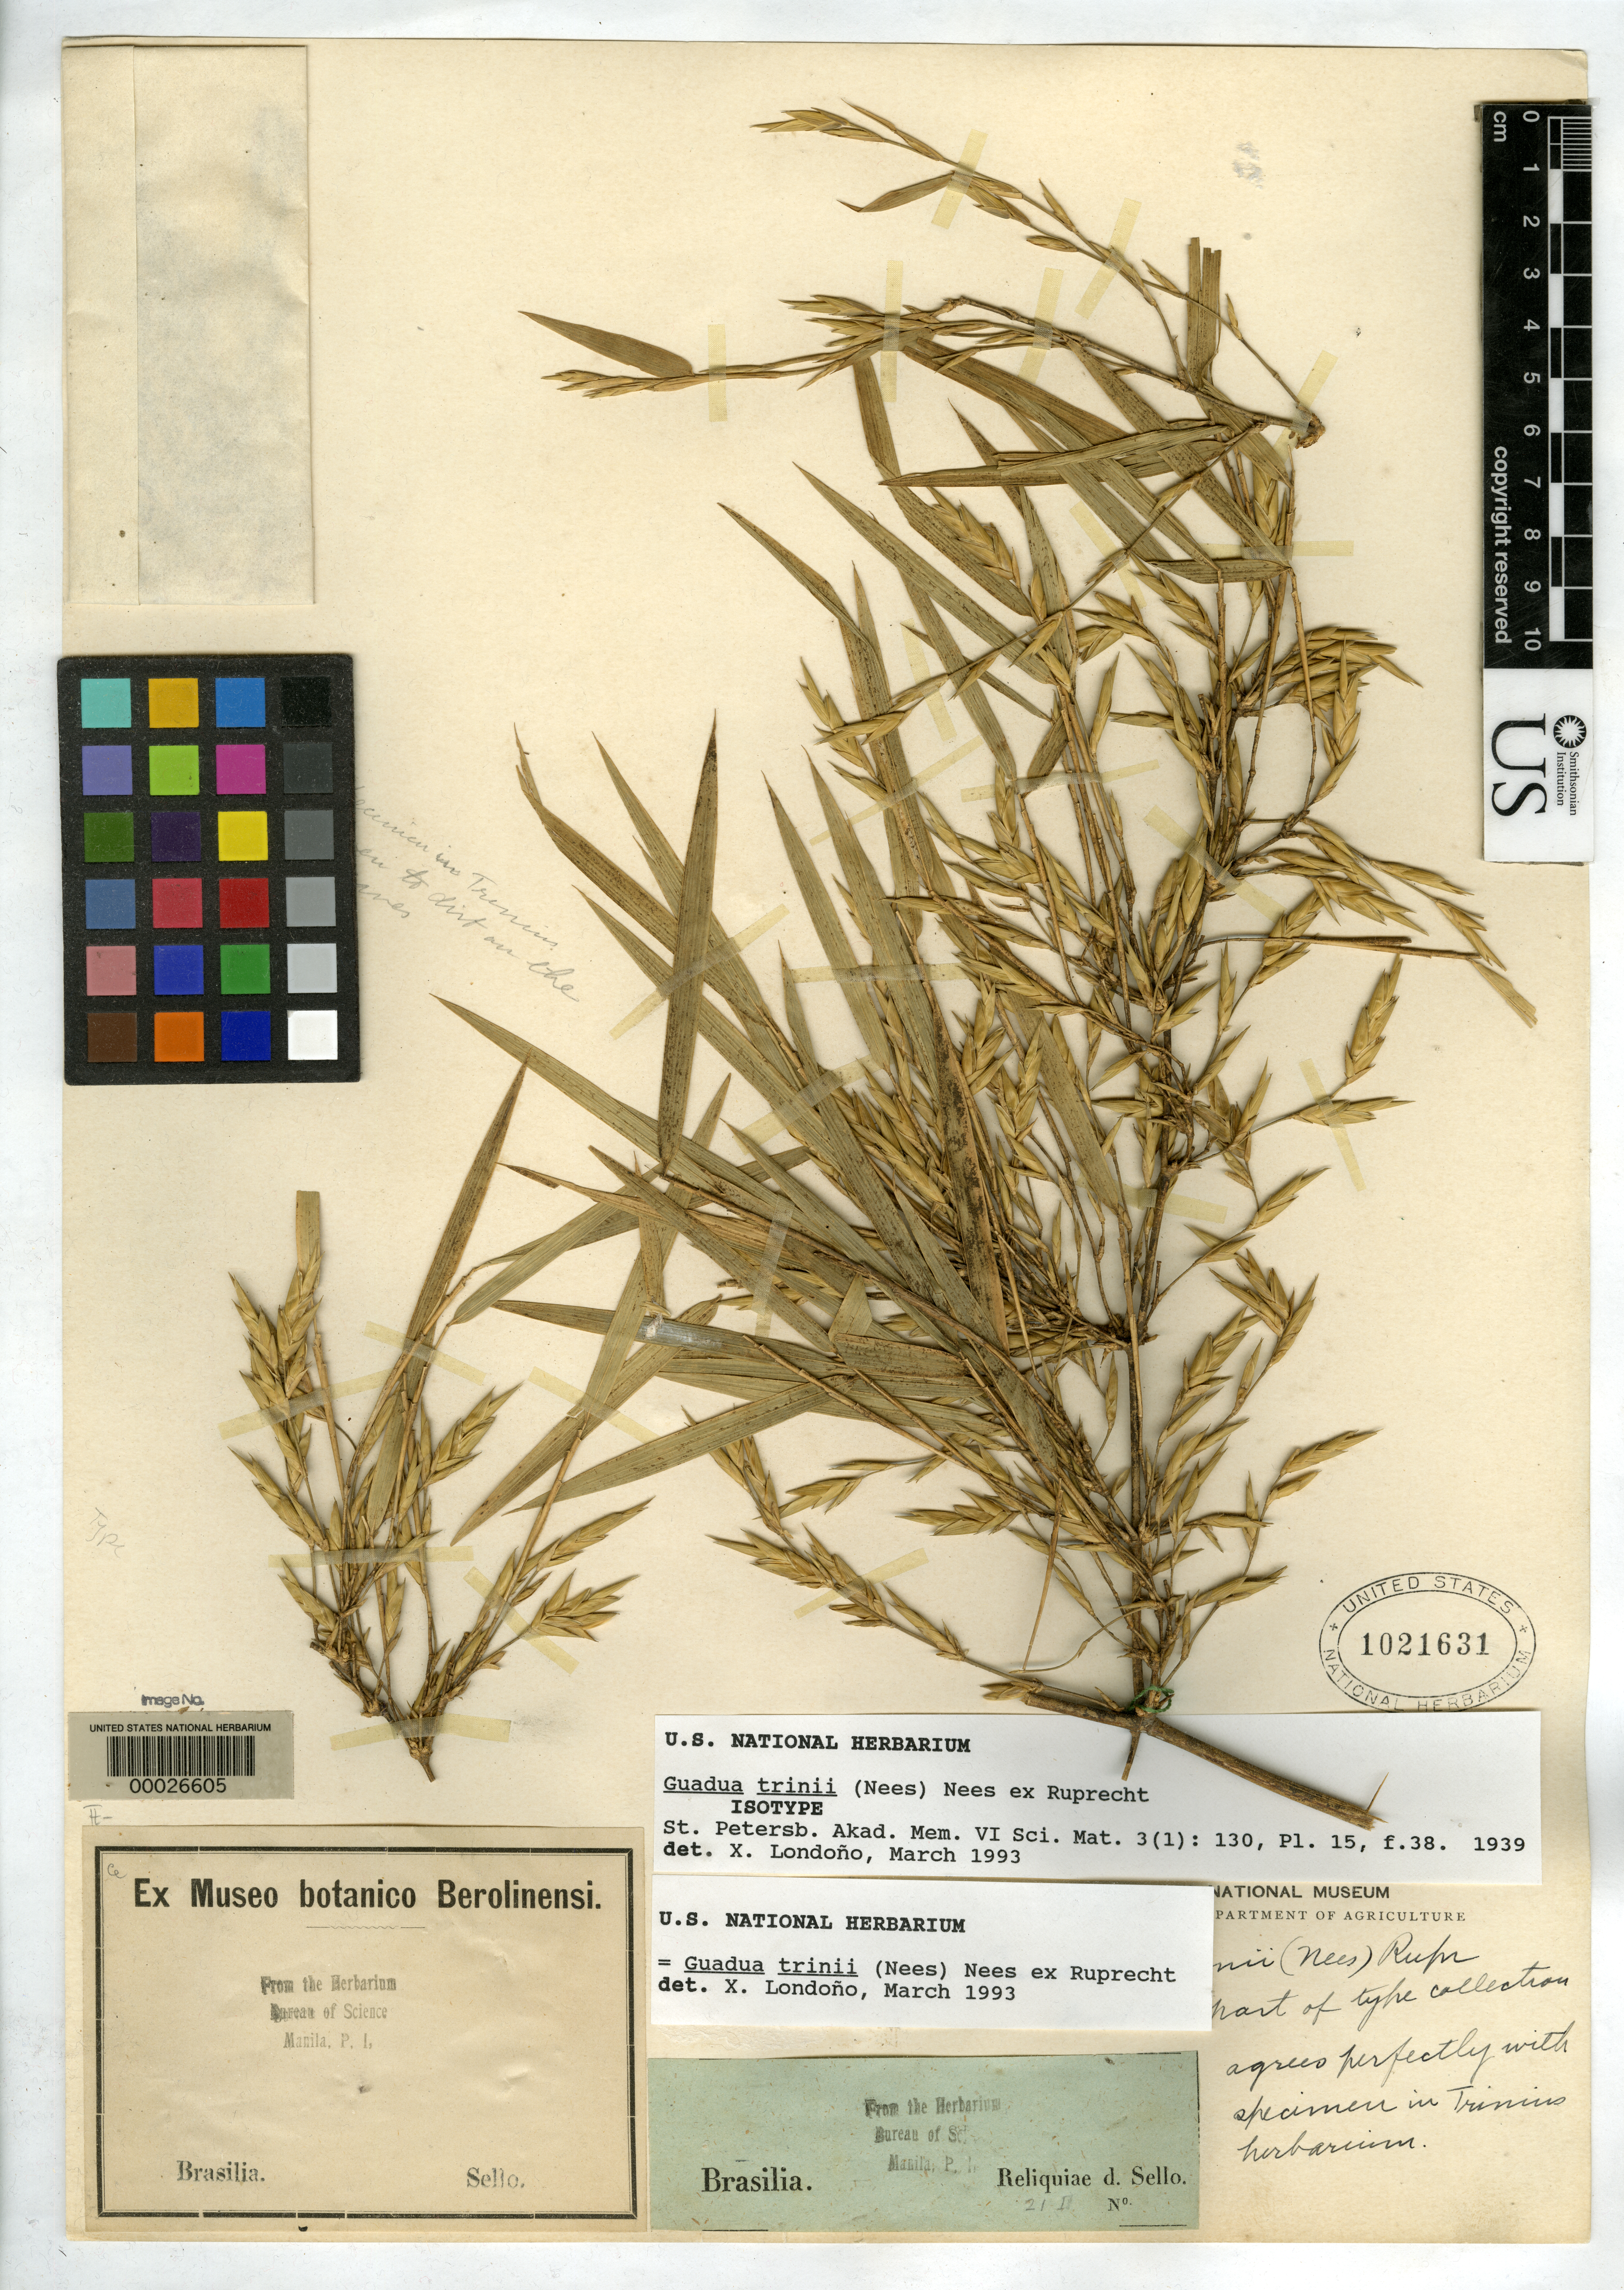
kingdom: Plantae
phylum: Tracheophyta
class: Liliopsida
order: Poales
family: Poaceae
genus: Bambusa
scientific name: Bambusa trinii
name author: Nees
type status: Type Fragment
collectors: F. Sellow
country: Brazil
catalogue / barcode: US 1021631